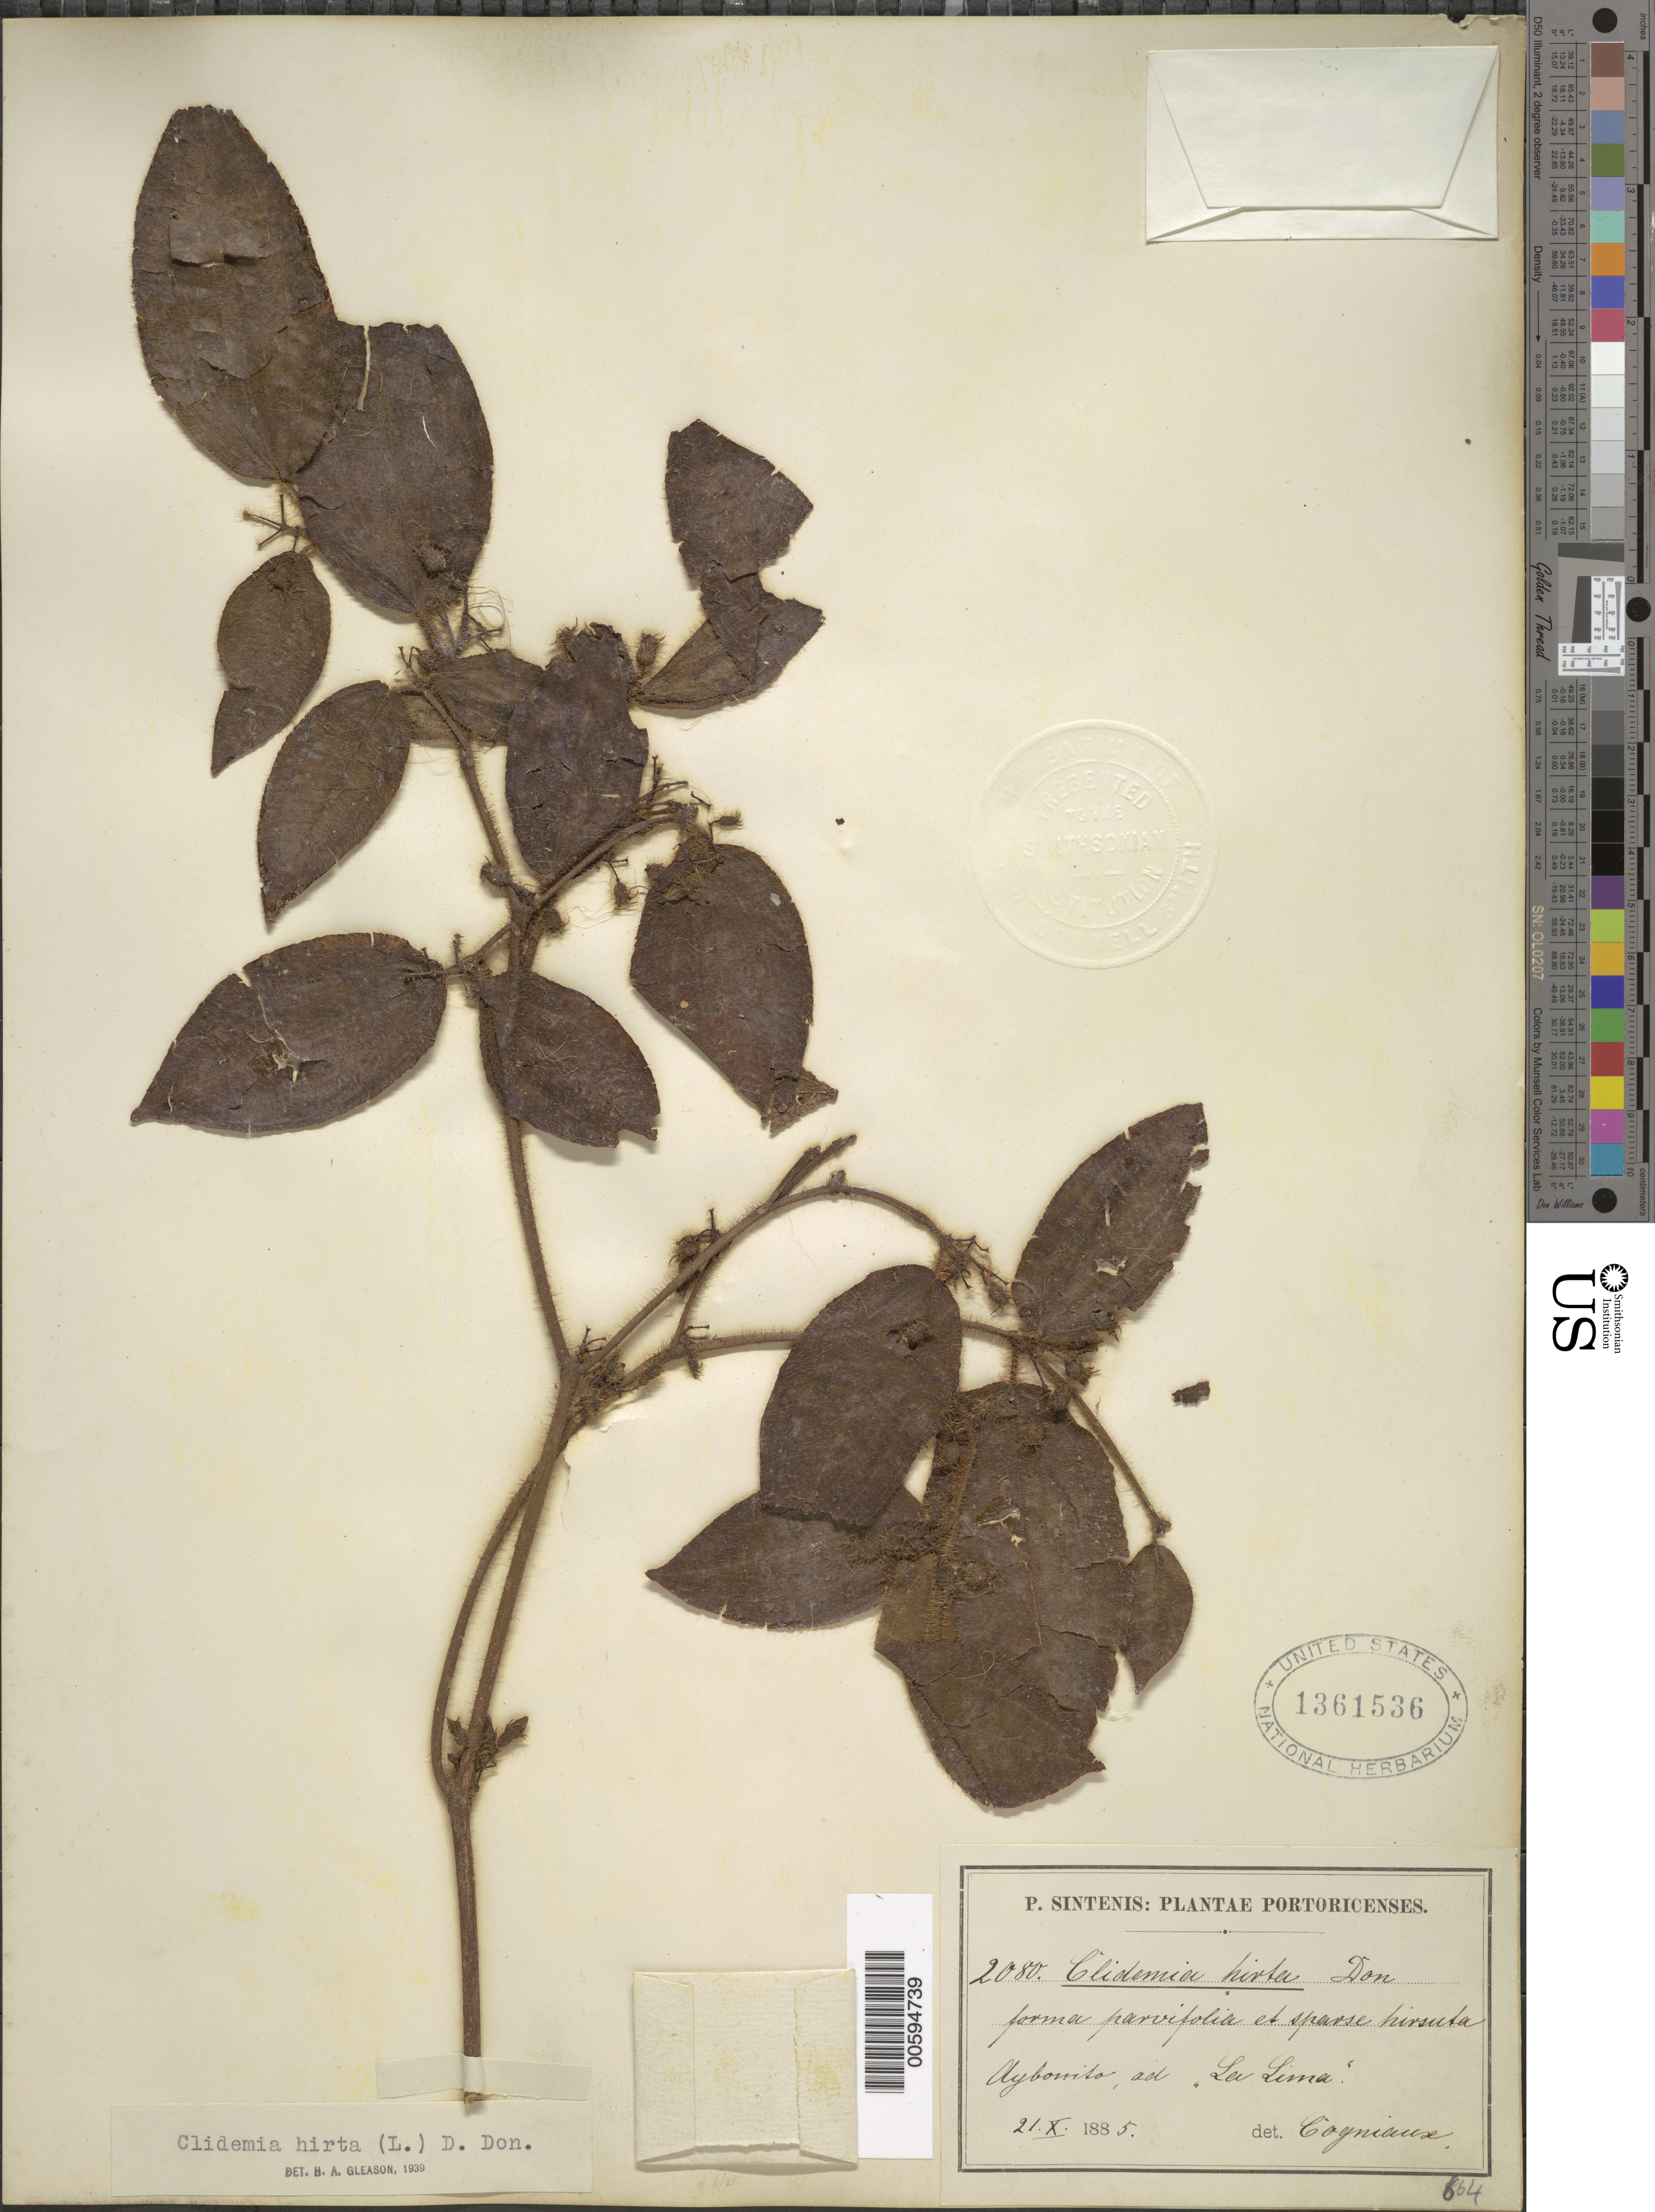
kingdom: Plantae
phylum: Tracheophyta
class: Magnoliopsida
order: Myrtales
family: Melastomataceae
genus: Clidemia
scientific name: Clidemia hirta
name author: (L.) D. Don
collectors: P. Sintenis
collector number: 2080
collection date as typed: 21 Oct 1885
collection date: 1885-10-21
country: Puerto Rico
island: Greater Antilles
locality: Aybonito, ad "La Lima"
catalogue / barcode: US 1361536